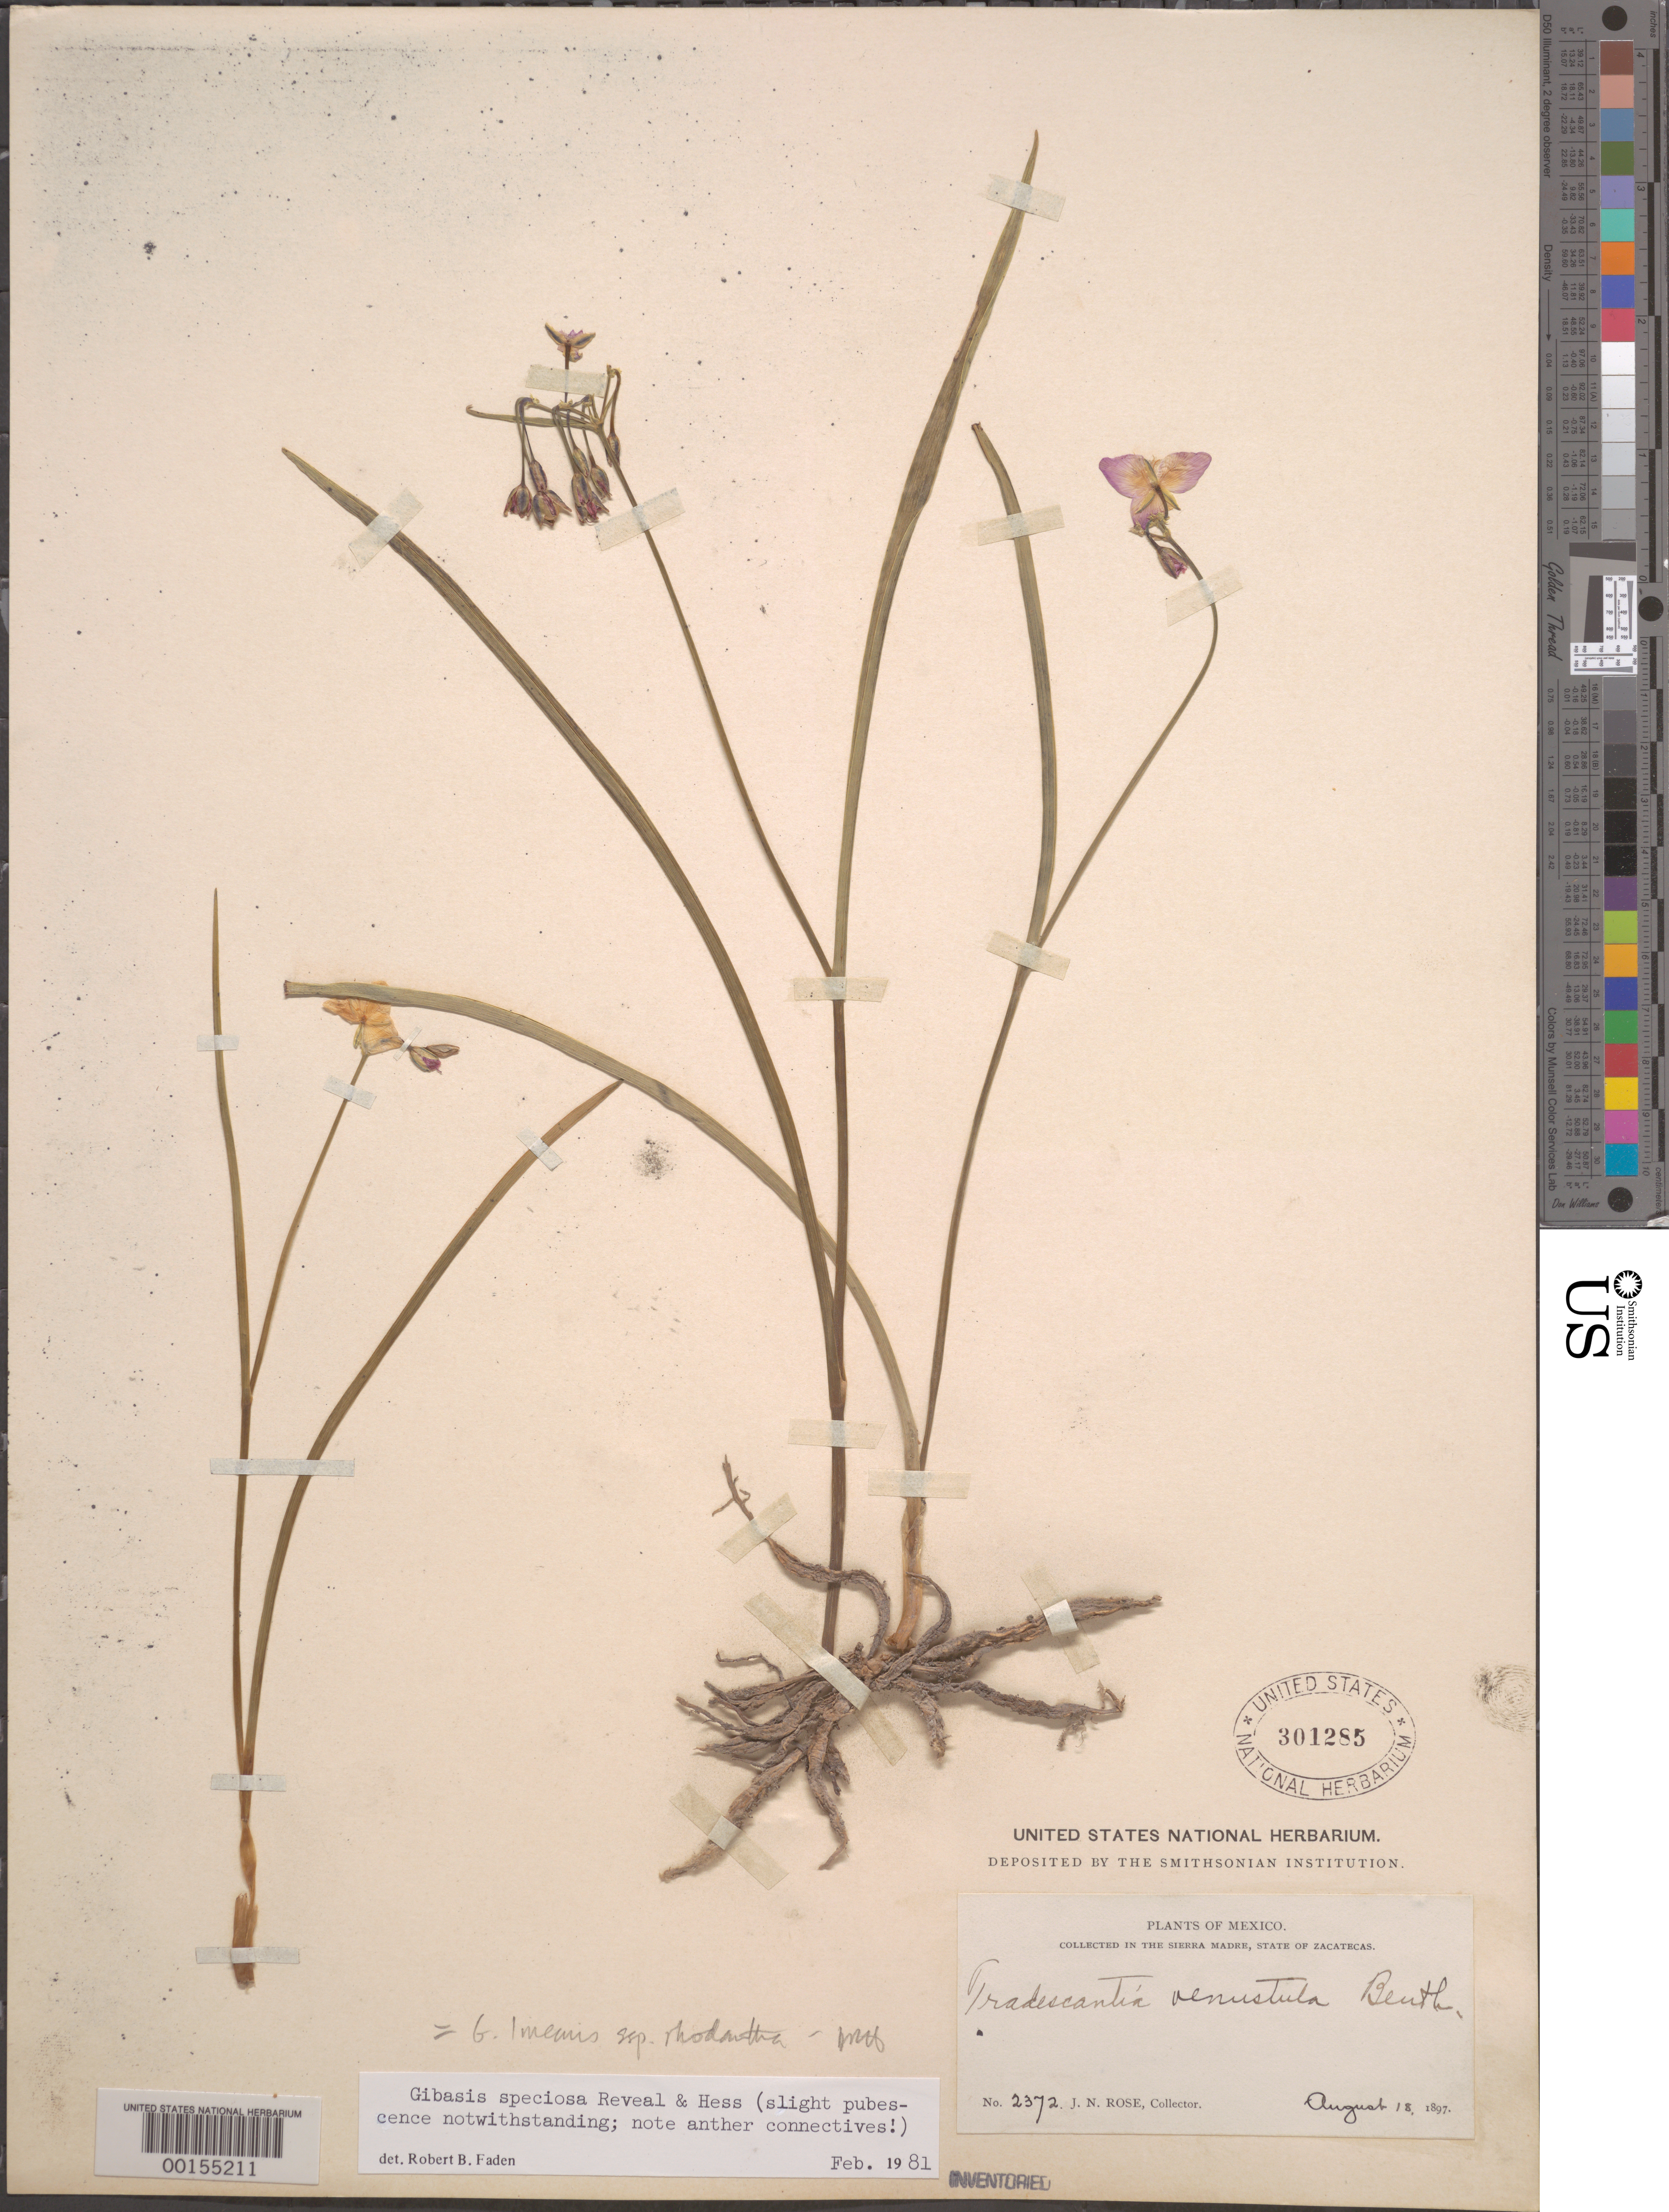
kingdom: Plantae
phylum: Tracheophyta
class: Liliopsida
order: Commelinales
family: Commelinaceae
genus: Gibasis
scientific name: Gibasis speciosa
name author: Reveal & W.J. Hess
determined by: Faden, Robert B., (US), Smithsonian Institution - National Museum of Natural History (UNITED STATES)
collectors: J. N. Rose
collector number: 2372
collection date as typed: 18 Aug 1897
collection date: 1897-08-18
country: Mexico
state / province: Zacatecas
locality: Sierra Madre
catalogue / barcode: US 301285